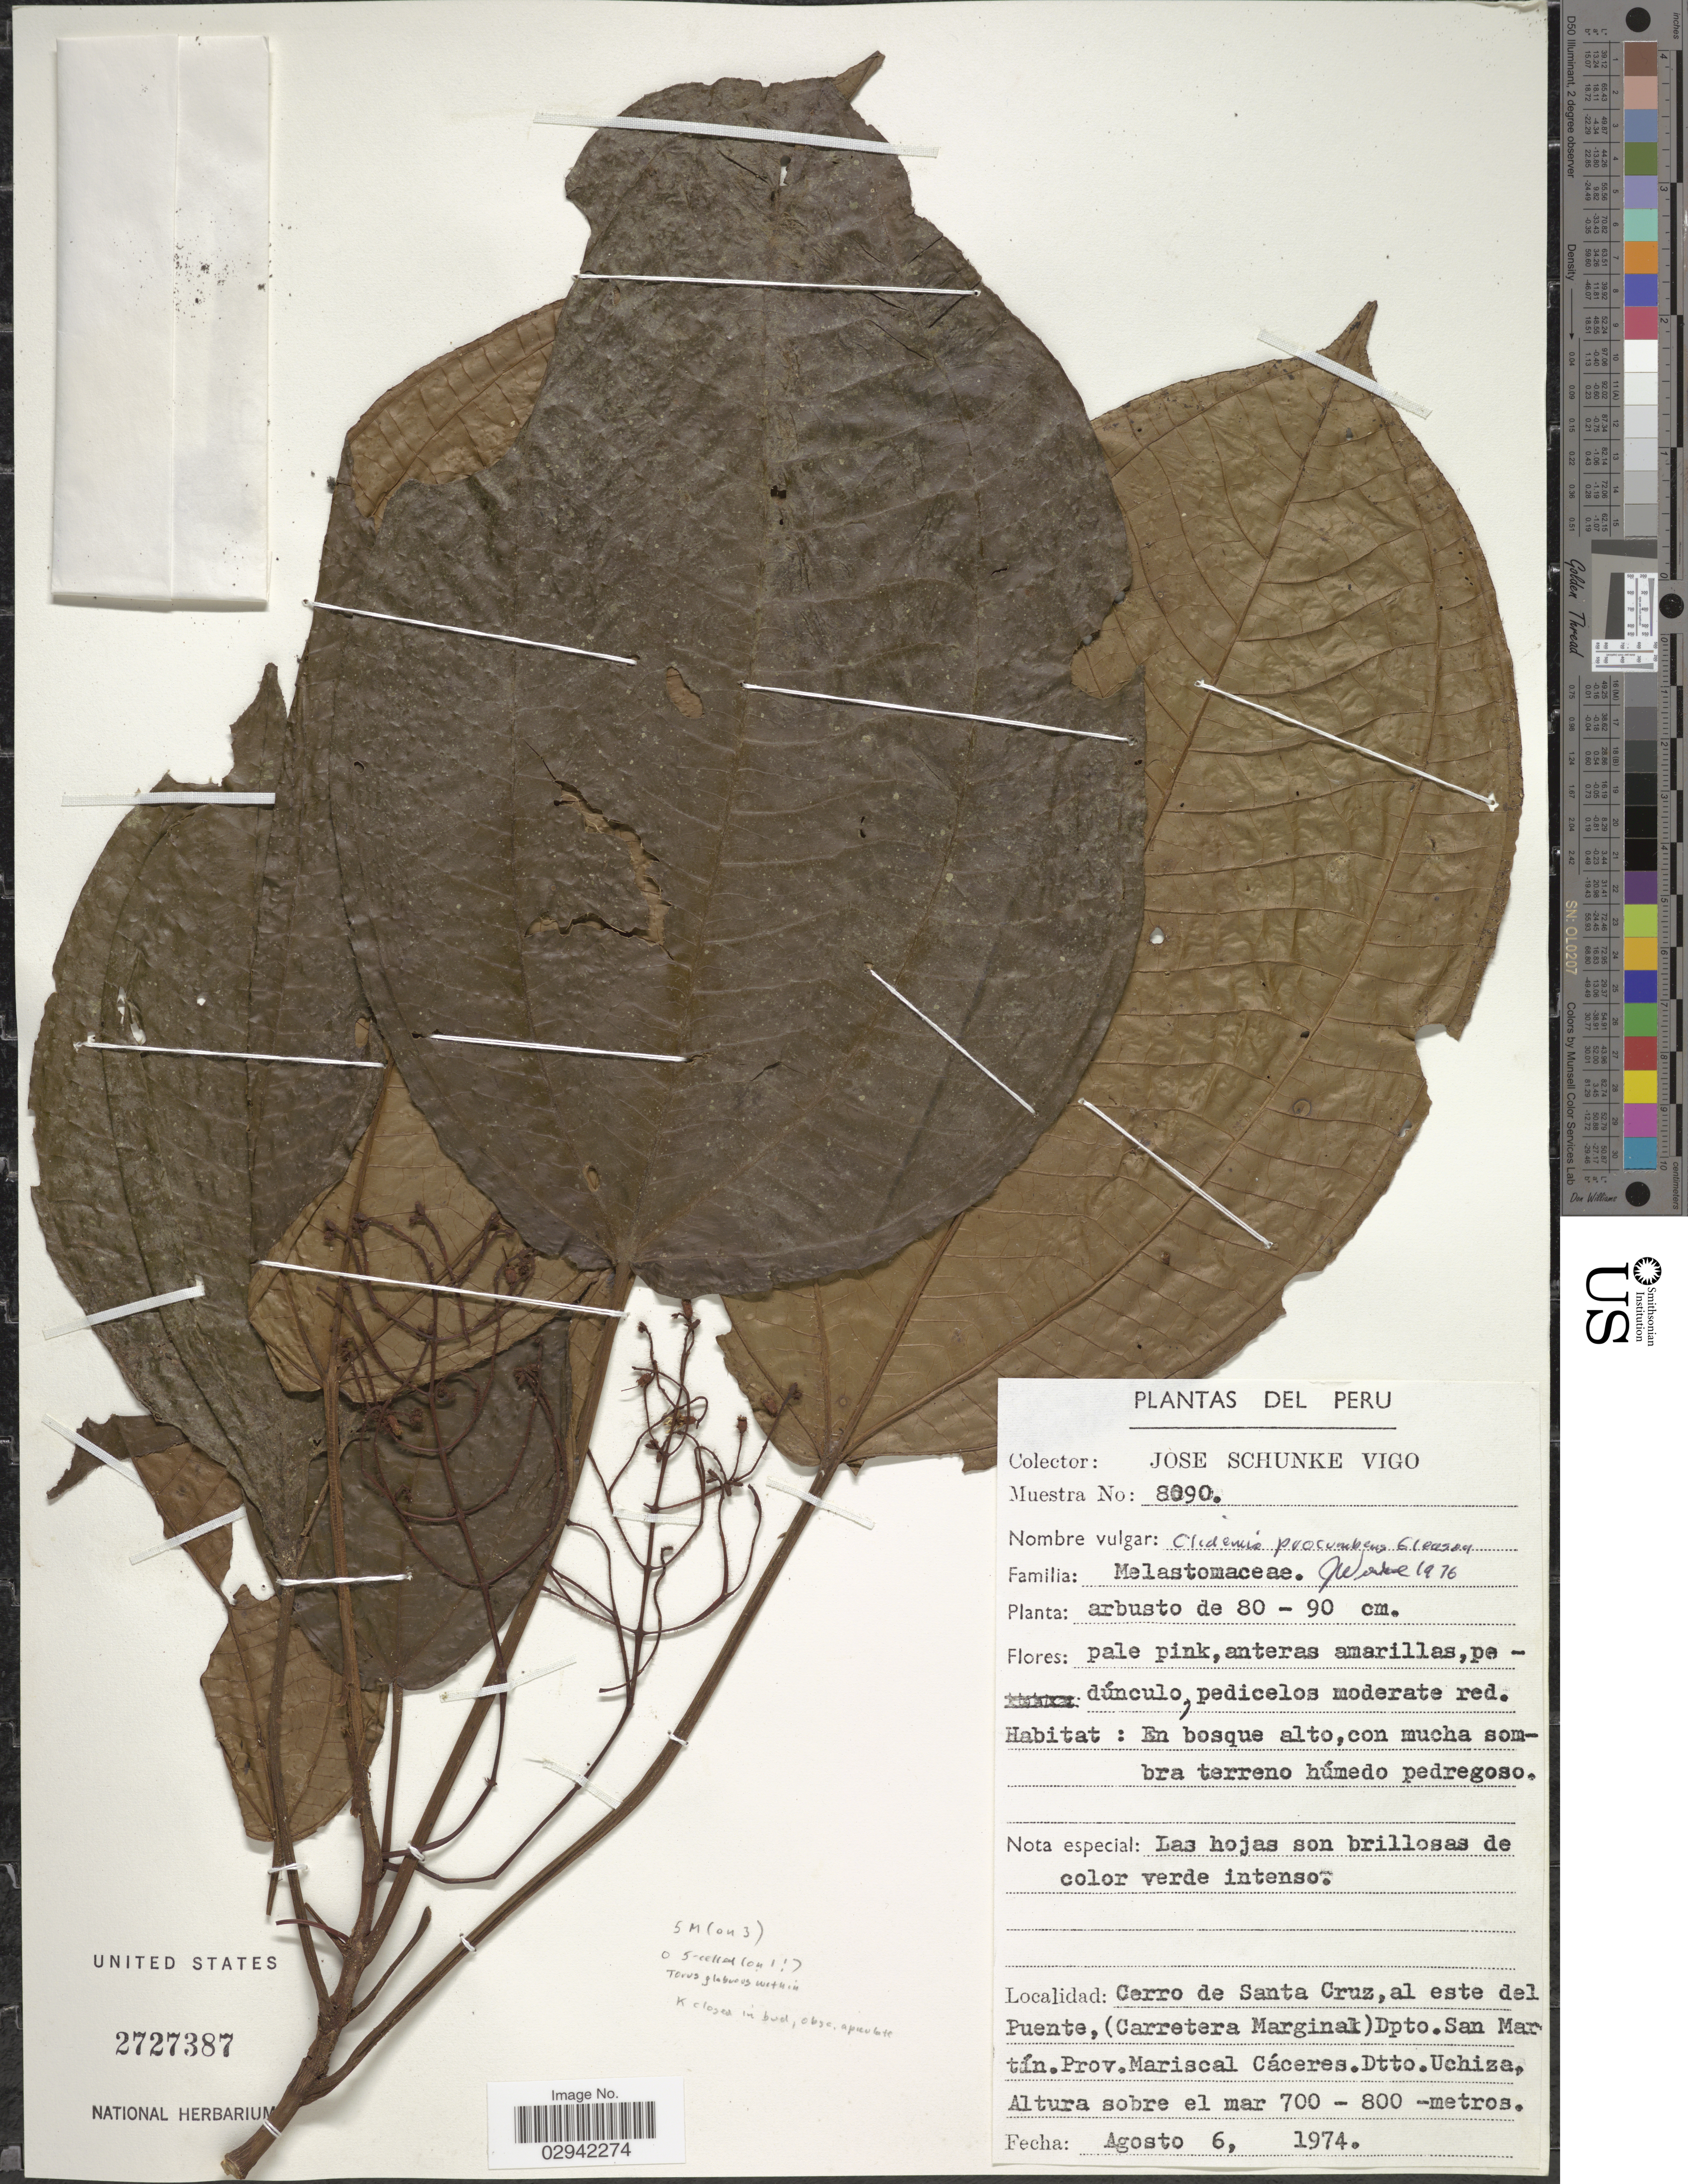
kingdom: Plantae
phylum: Tracheophyta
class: Magnoliopsida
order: Myrtales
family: Melastomataceae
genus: Miconia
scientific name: Miconia procumbens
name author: (Gleason) Wurdack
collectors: J. Schunke Vigo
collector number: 8090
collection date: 1974-08-06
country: Peru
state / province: San Martín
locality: Cerro de Santa Cruz, al este del Puente, (Carretera Marginal) Dpto. San Martín. Prov. Mariscal Cáceres. Dtto. Uchiza.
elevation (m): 700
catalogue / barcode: US 2727387